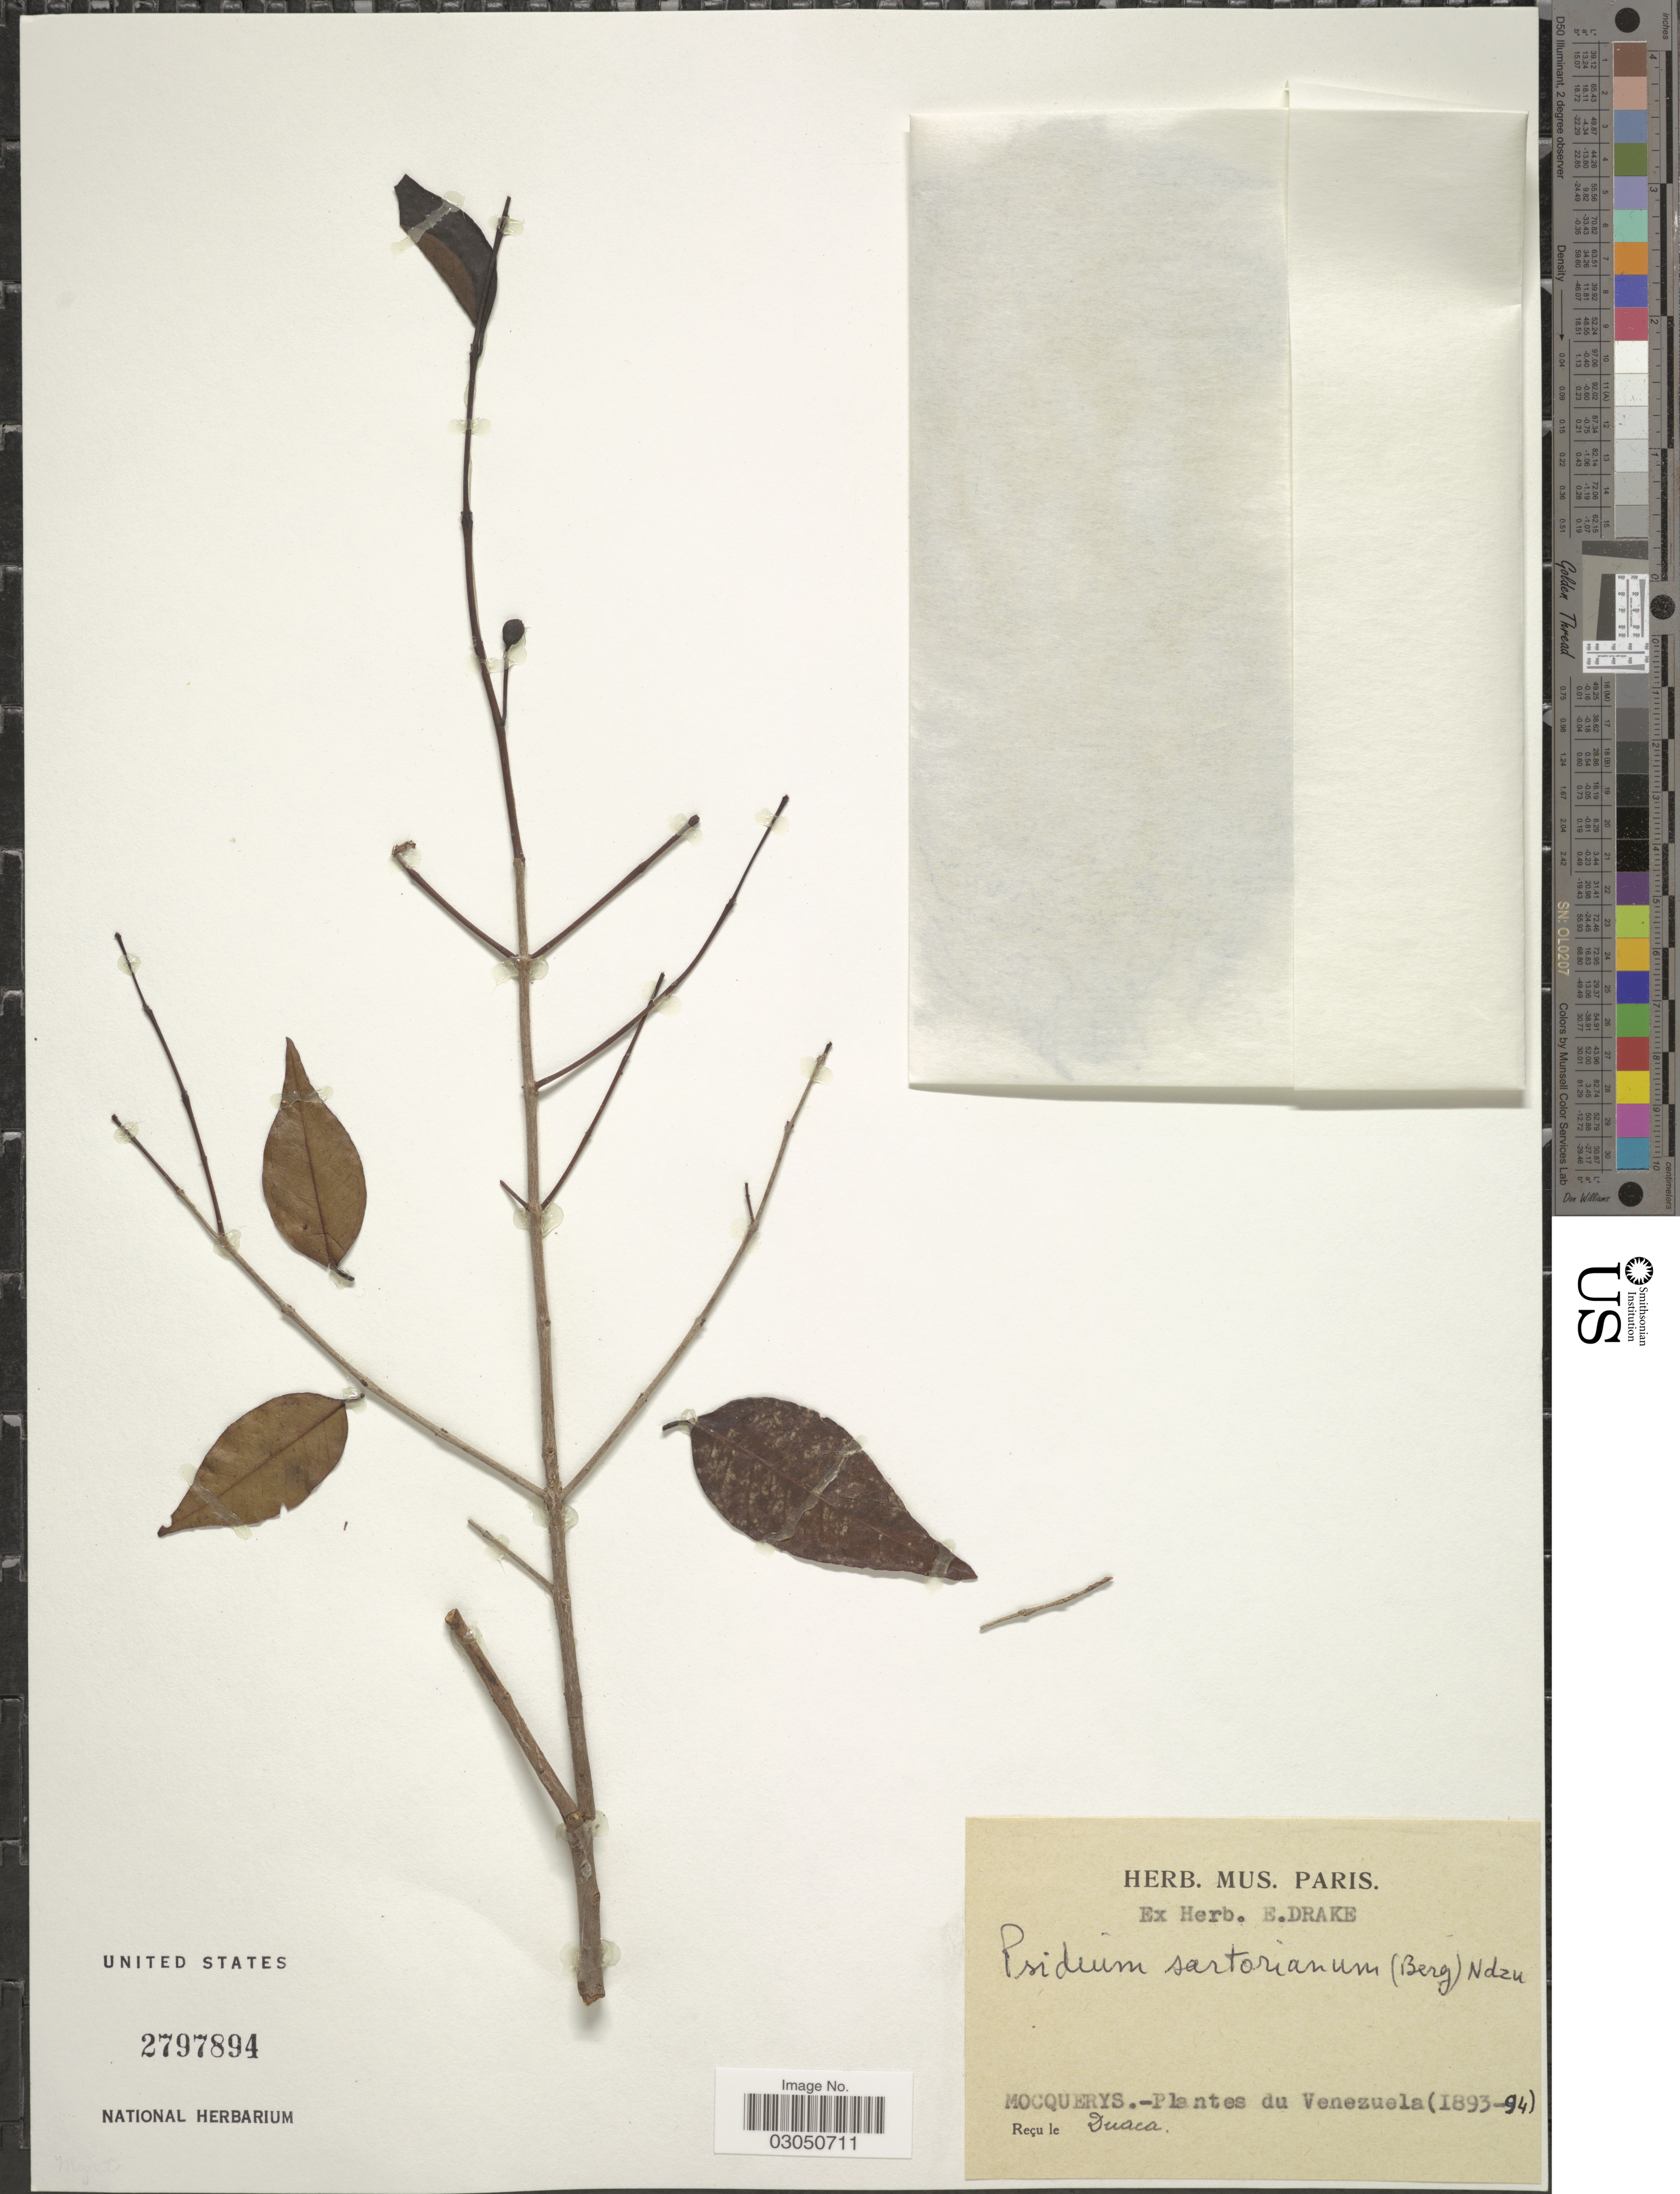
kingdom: Plantae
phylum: Tracheophyta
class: Magnoliopsida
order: Myrtales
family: Myrtaceae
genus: Psidium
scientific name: Psidium sartorianum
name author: (O. Berg) Nied.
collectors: A. Mocquerys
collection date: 1893/1894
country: Venezuela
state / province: Lara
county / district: Crespo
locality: Duaca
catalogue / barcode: US 2797894